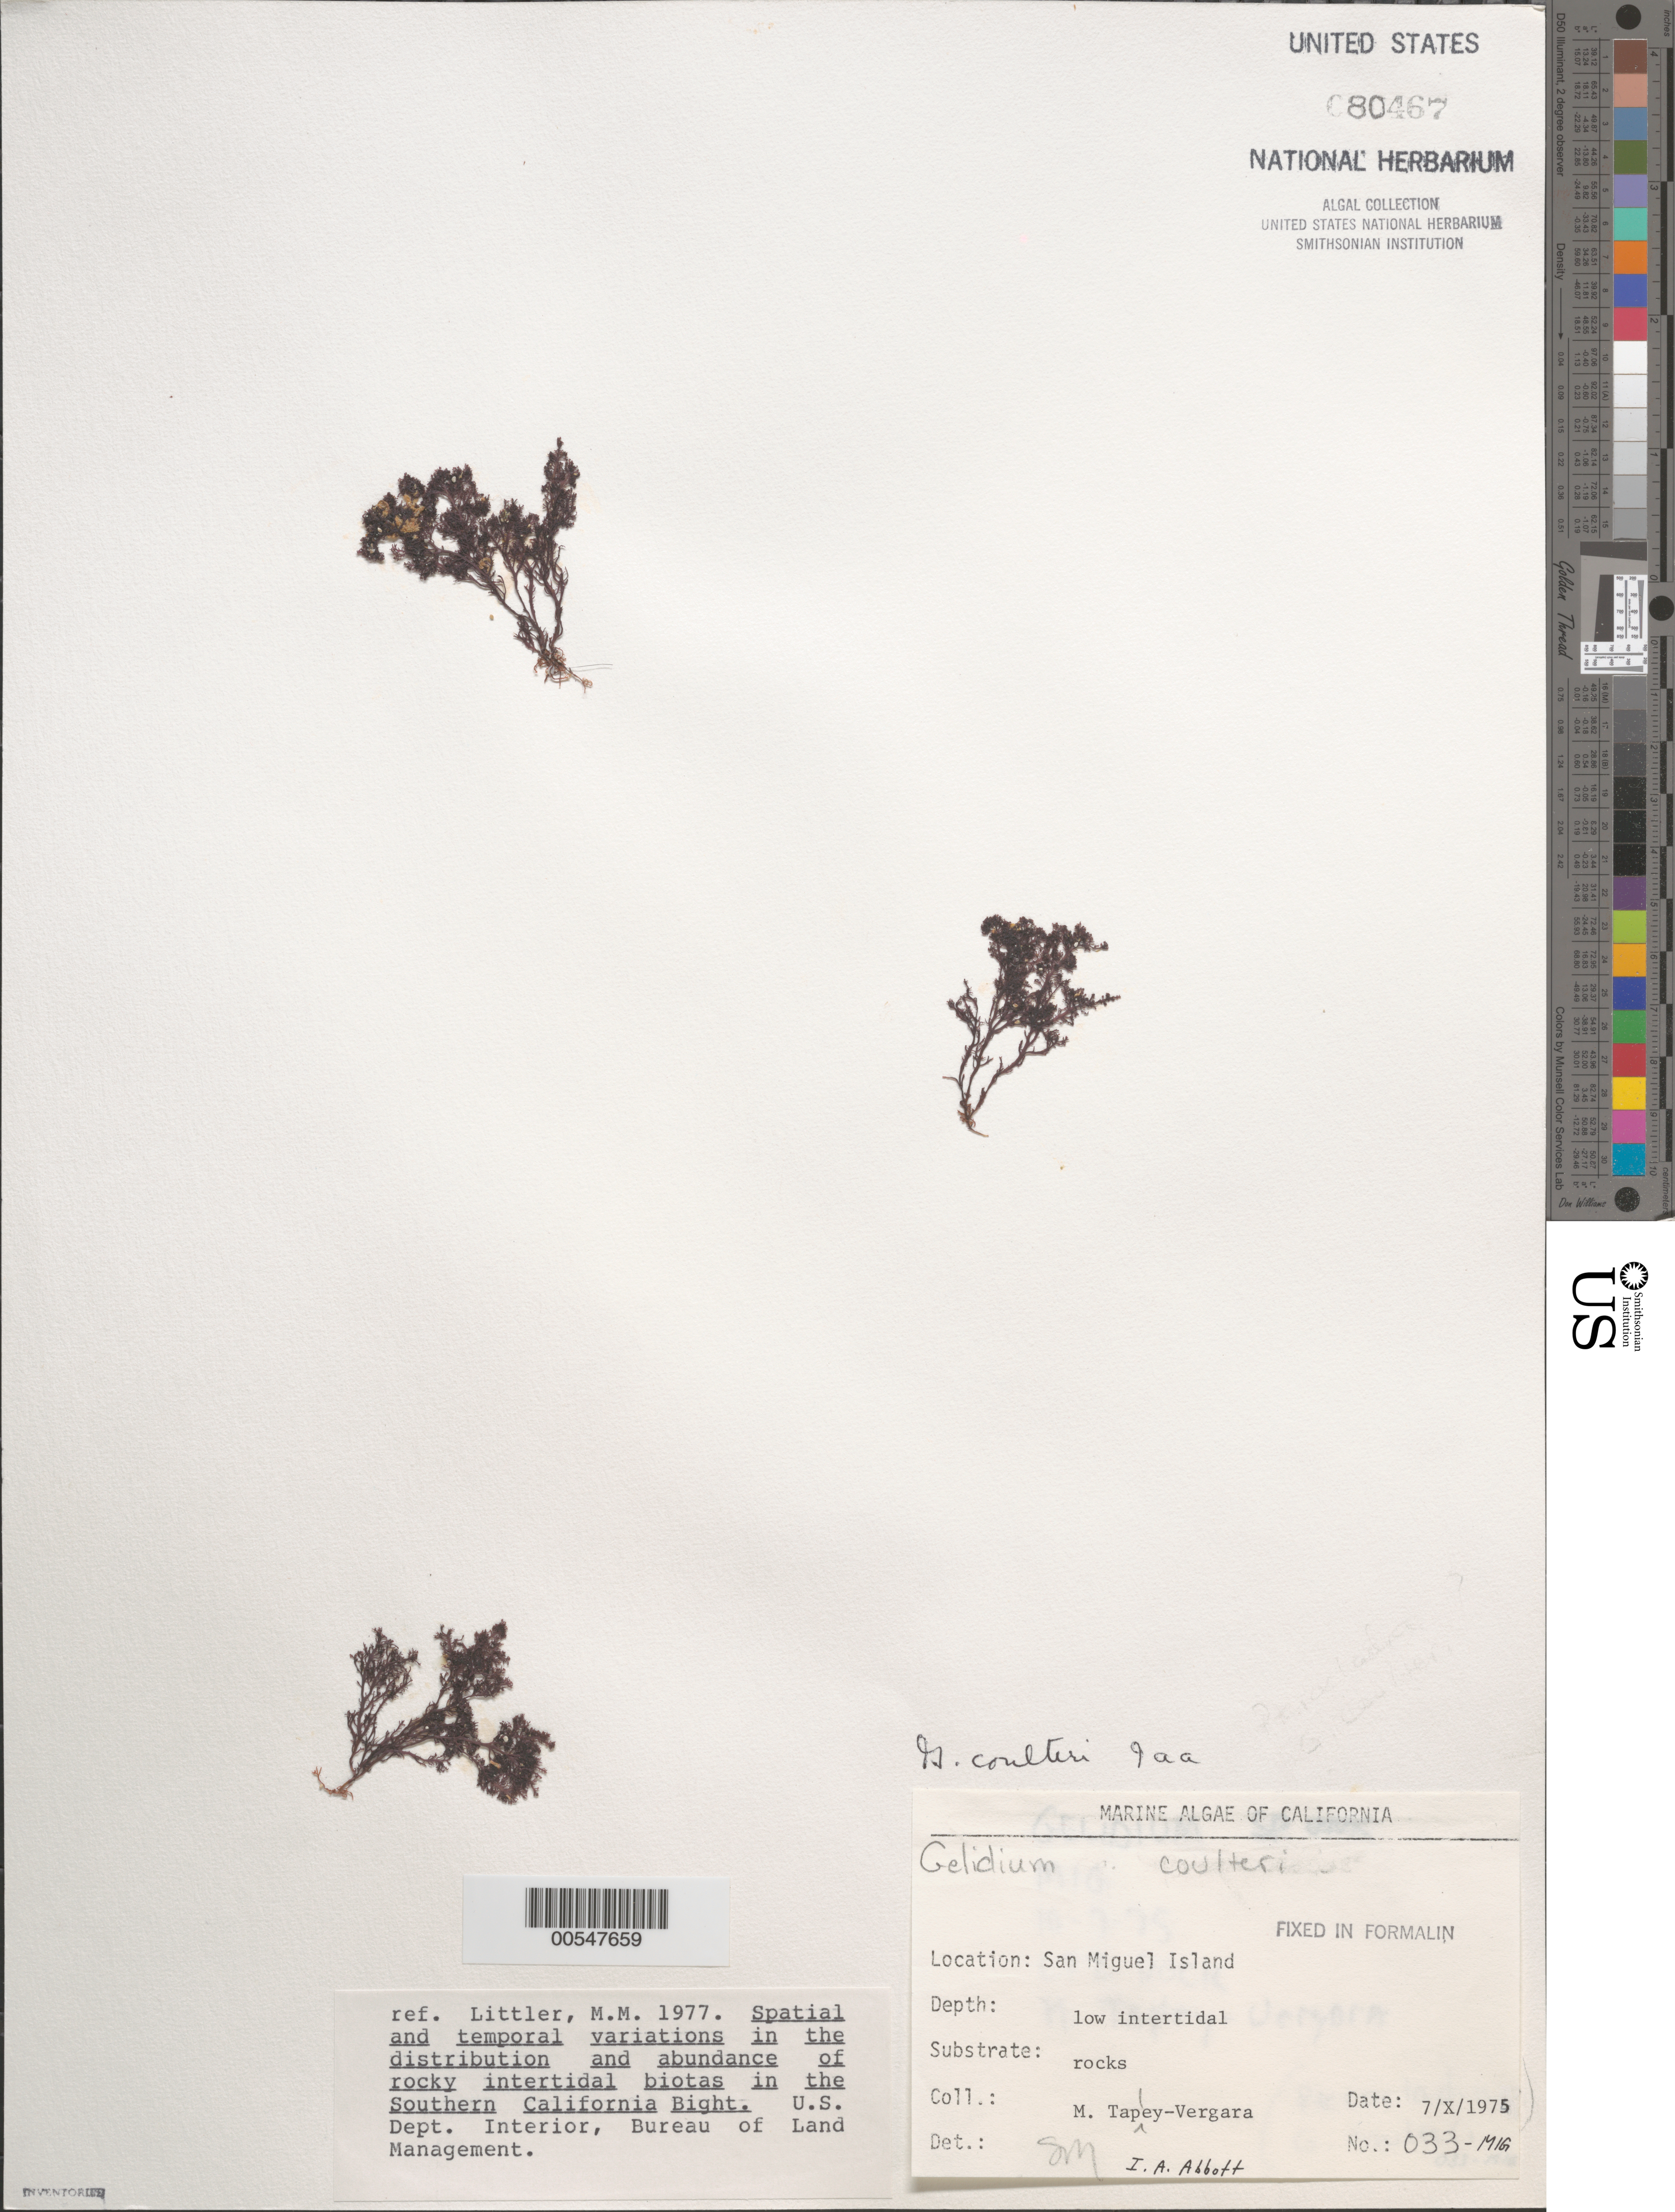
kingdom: Plantae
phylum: Rhodophyta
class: Florideophyceae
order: Gelidiales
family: Gelidiaceae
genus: Gelidium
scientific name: Gelidium coulteri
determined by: Abbott, I. A.; Murray, S. N.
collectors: M. Tapley-Vergara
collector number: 033-MIG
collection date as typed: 07 Oct 1975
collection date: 1975-10-07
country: United States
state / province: California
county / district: Santa Barbara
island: San Miguel Island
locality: Cuyler Harbor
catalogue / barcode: US 80467